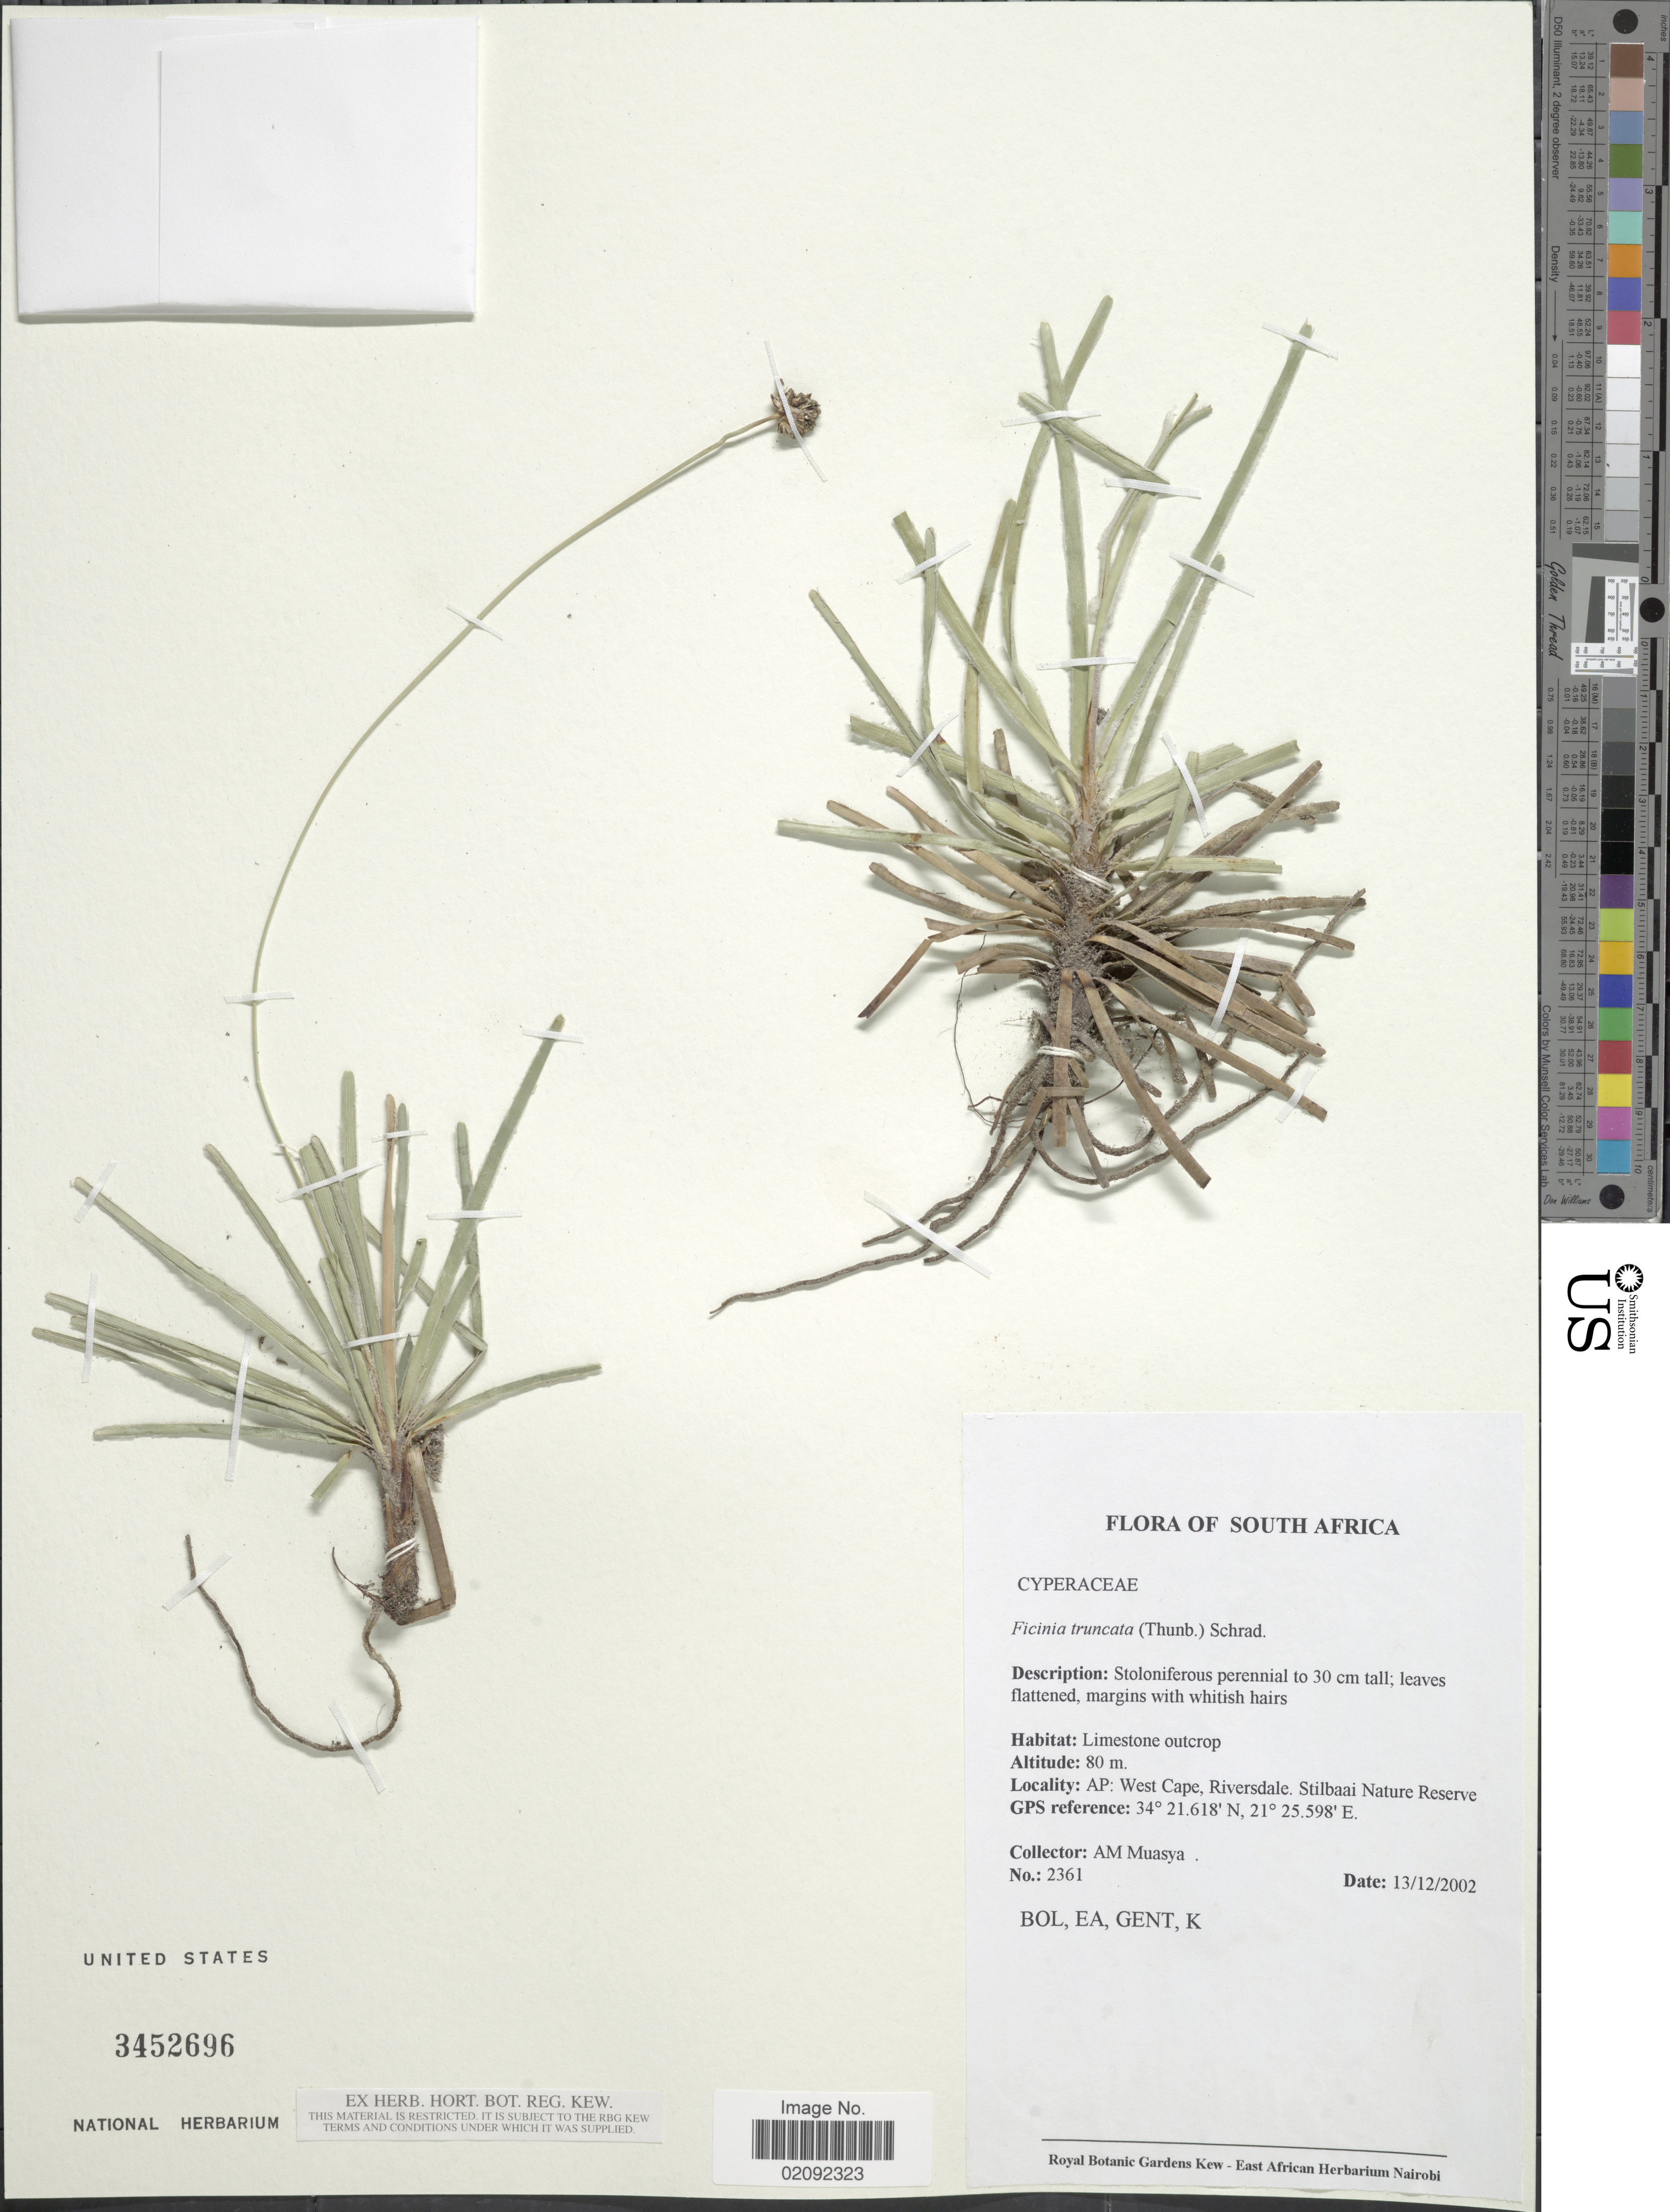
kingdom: Plantae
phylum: Tracheophyta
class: Liliopsida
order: Poales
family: Cyperaceae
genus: Ficinia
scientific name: Ficinia truncata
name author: (Thunb.) Schrad.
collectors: A. Muasya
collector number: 2361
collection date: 2002-12-13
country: South Africa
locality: Limestone outcrop, AP: West Cape, Riversdale. Stillbaai Nature Reserve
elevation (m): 80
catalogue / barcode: US 3452696